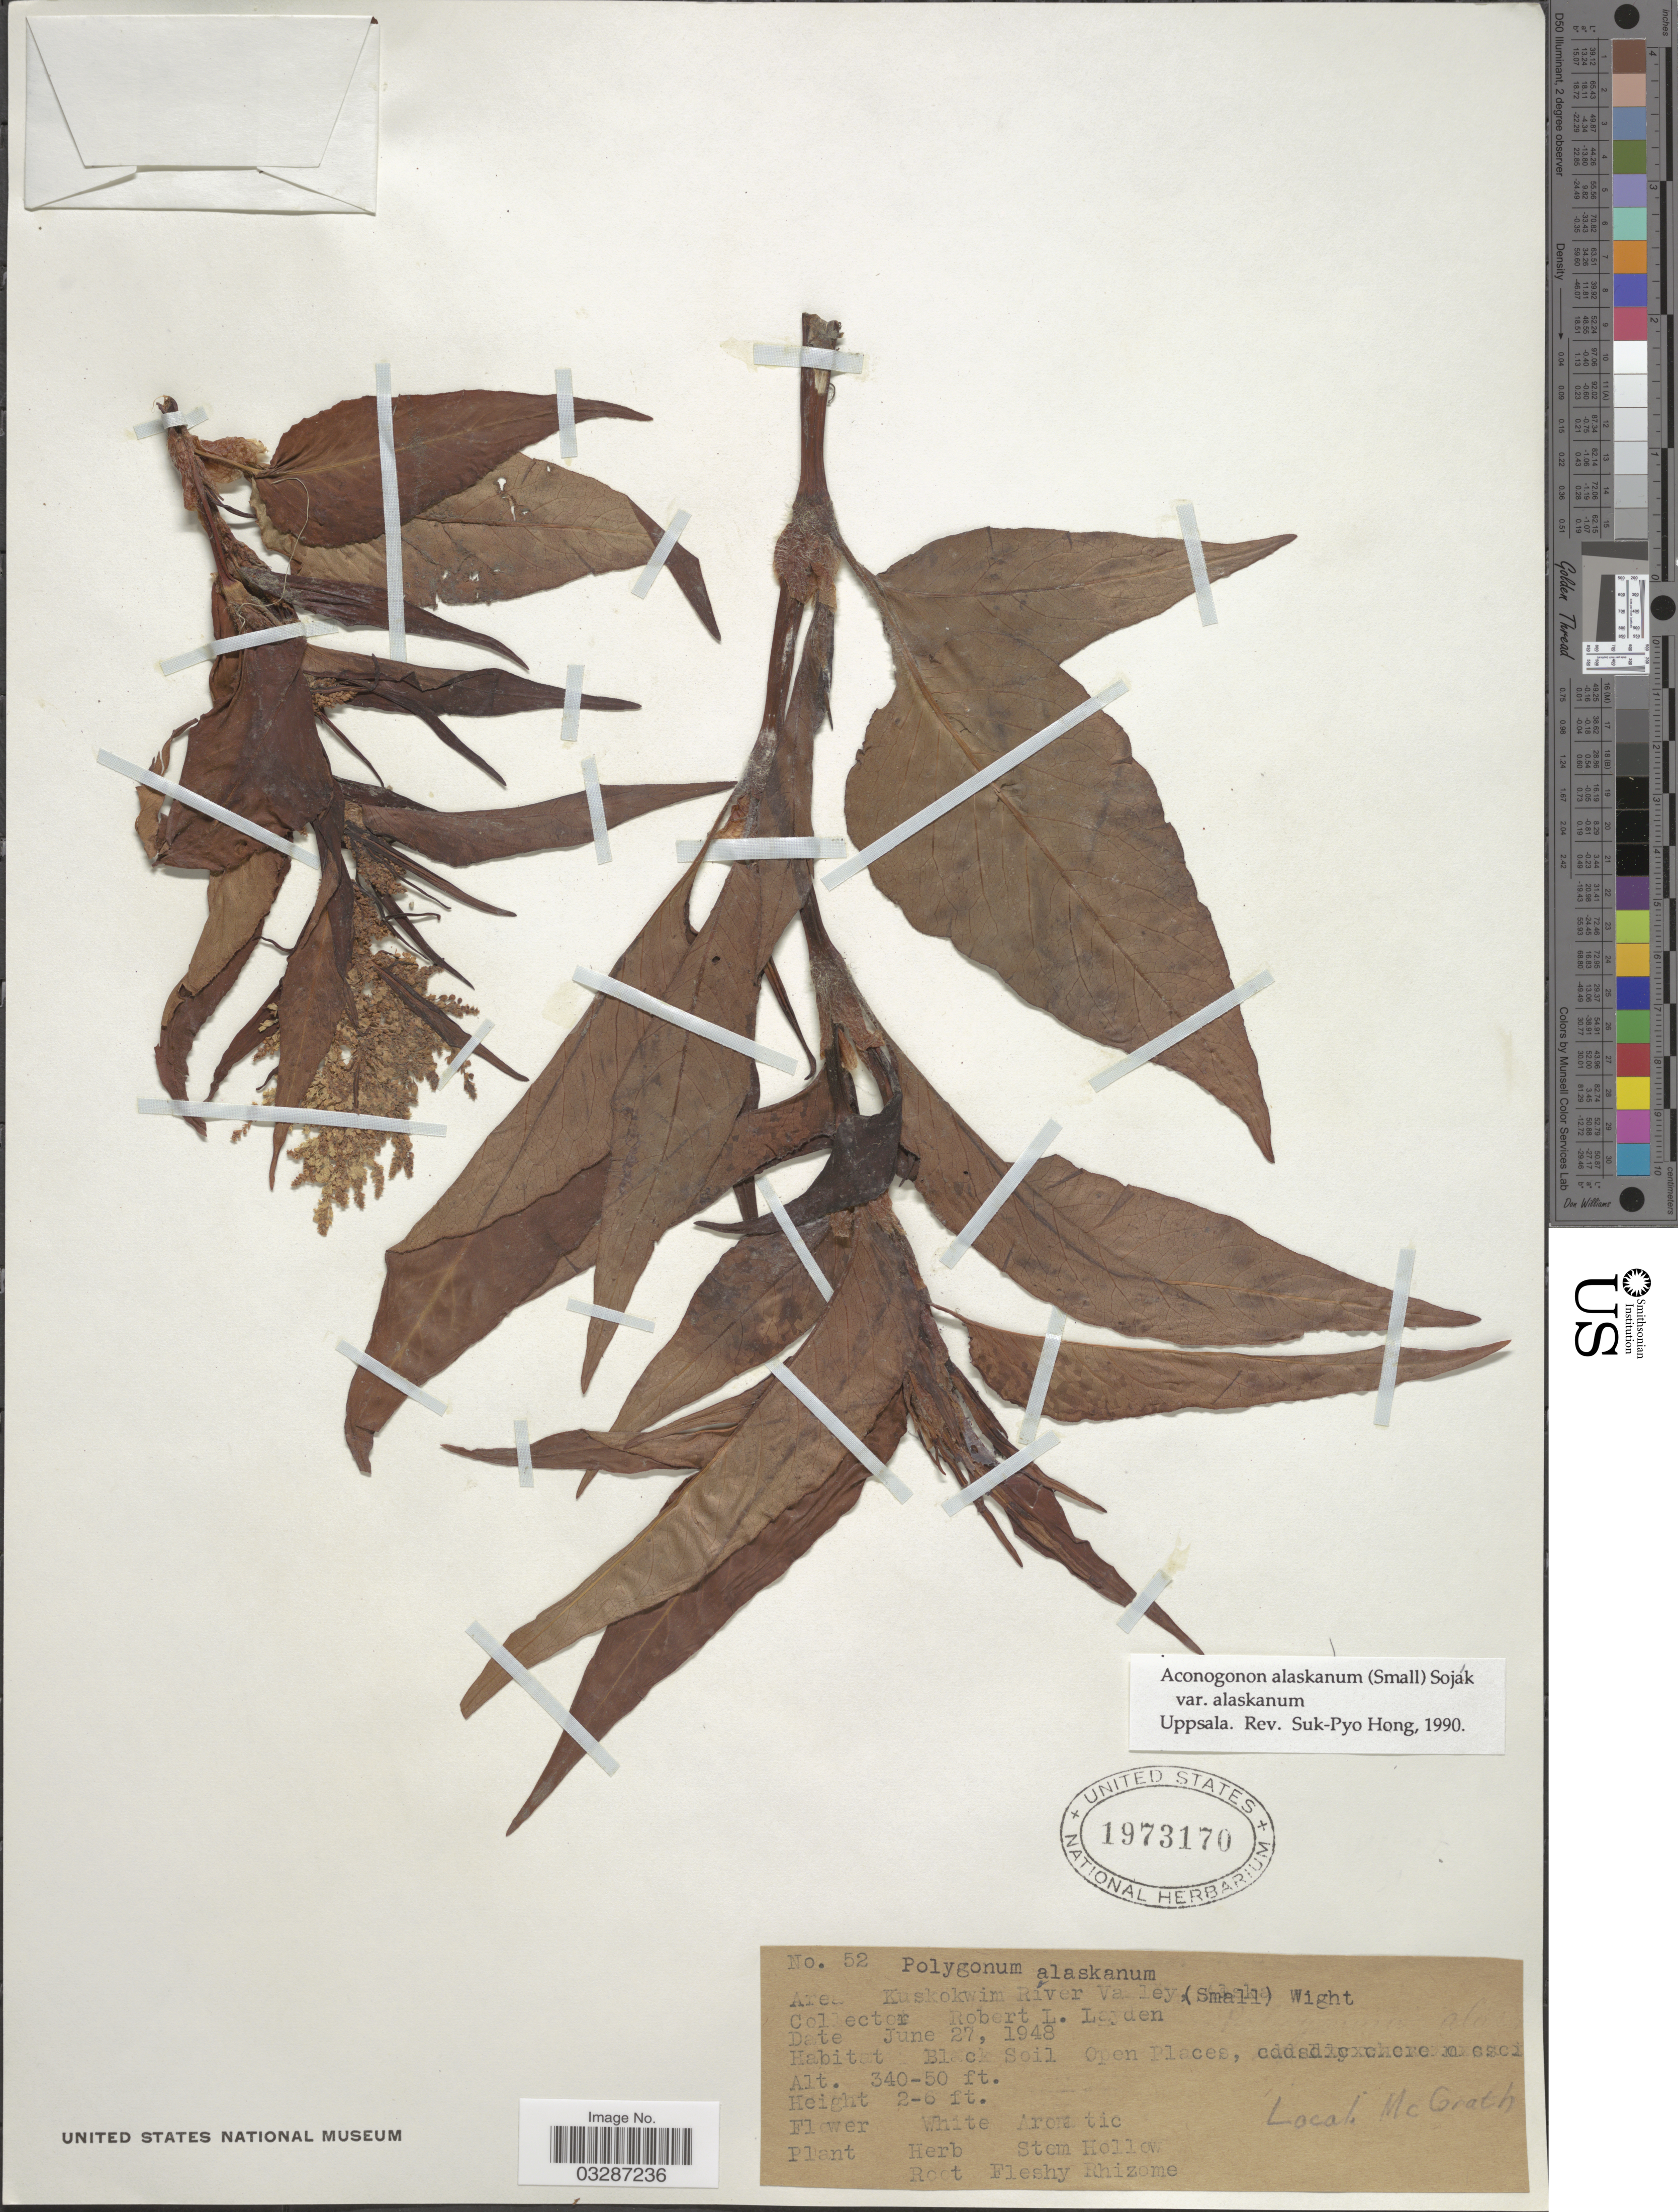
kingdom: Plantae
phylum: Tracheophyta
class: Magnoliopsida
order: Caryophyllales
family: Polygonaceae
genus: Koenigia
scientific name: Koenigia alaskana var. alaskana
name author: (Small) T.M. Schust. & Reveal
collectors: R. Layden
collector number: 52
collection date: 1948-06-27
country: United States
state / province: Alaska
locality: Area Kuskokwim river Valley. McGrath.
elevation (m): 15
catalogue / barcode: US 1973170